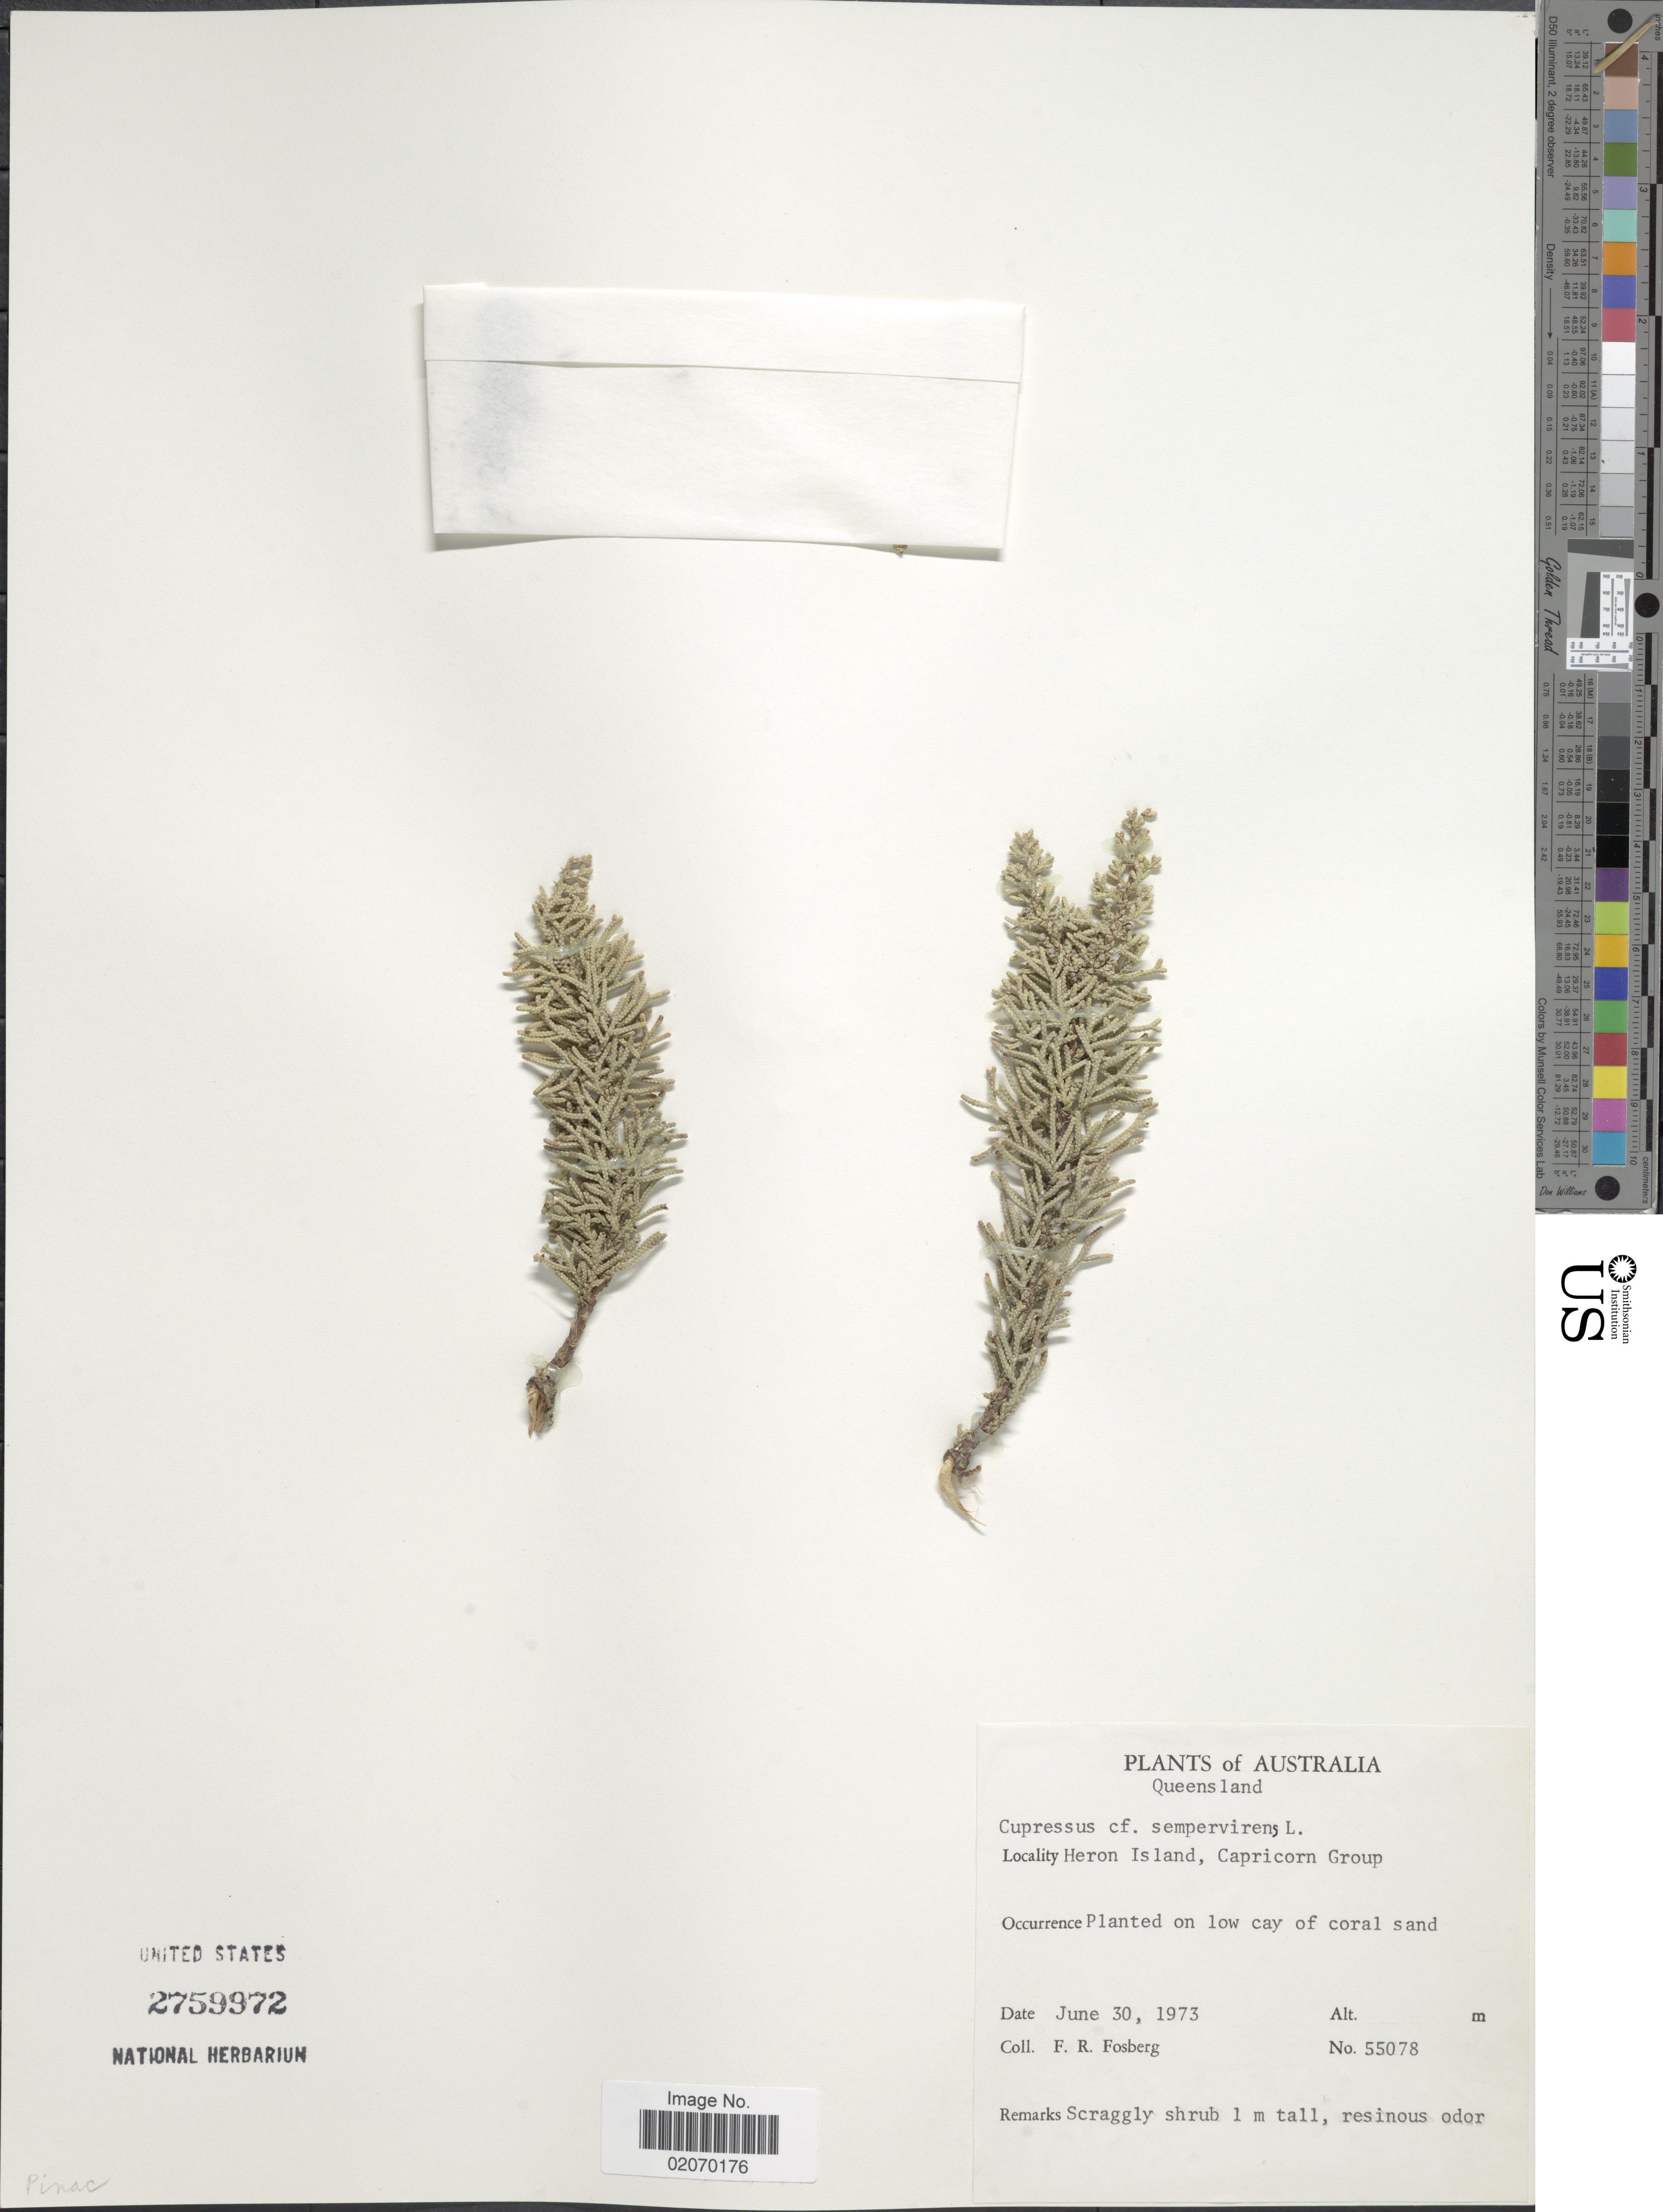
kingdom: Plantae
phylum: Tracheophyta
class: Pinopsida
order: Pinales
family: Cupressaceae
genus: Cupressus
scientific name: Cupressus sempervirens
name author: L.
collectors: F. R. Fosberg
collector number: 55078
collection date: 1973-06-30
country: Australia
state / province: Queensland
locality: Heron Island, Capricorn Group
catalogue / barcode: US 2759972